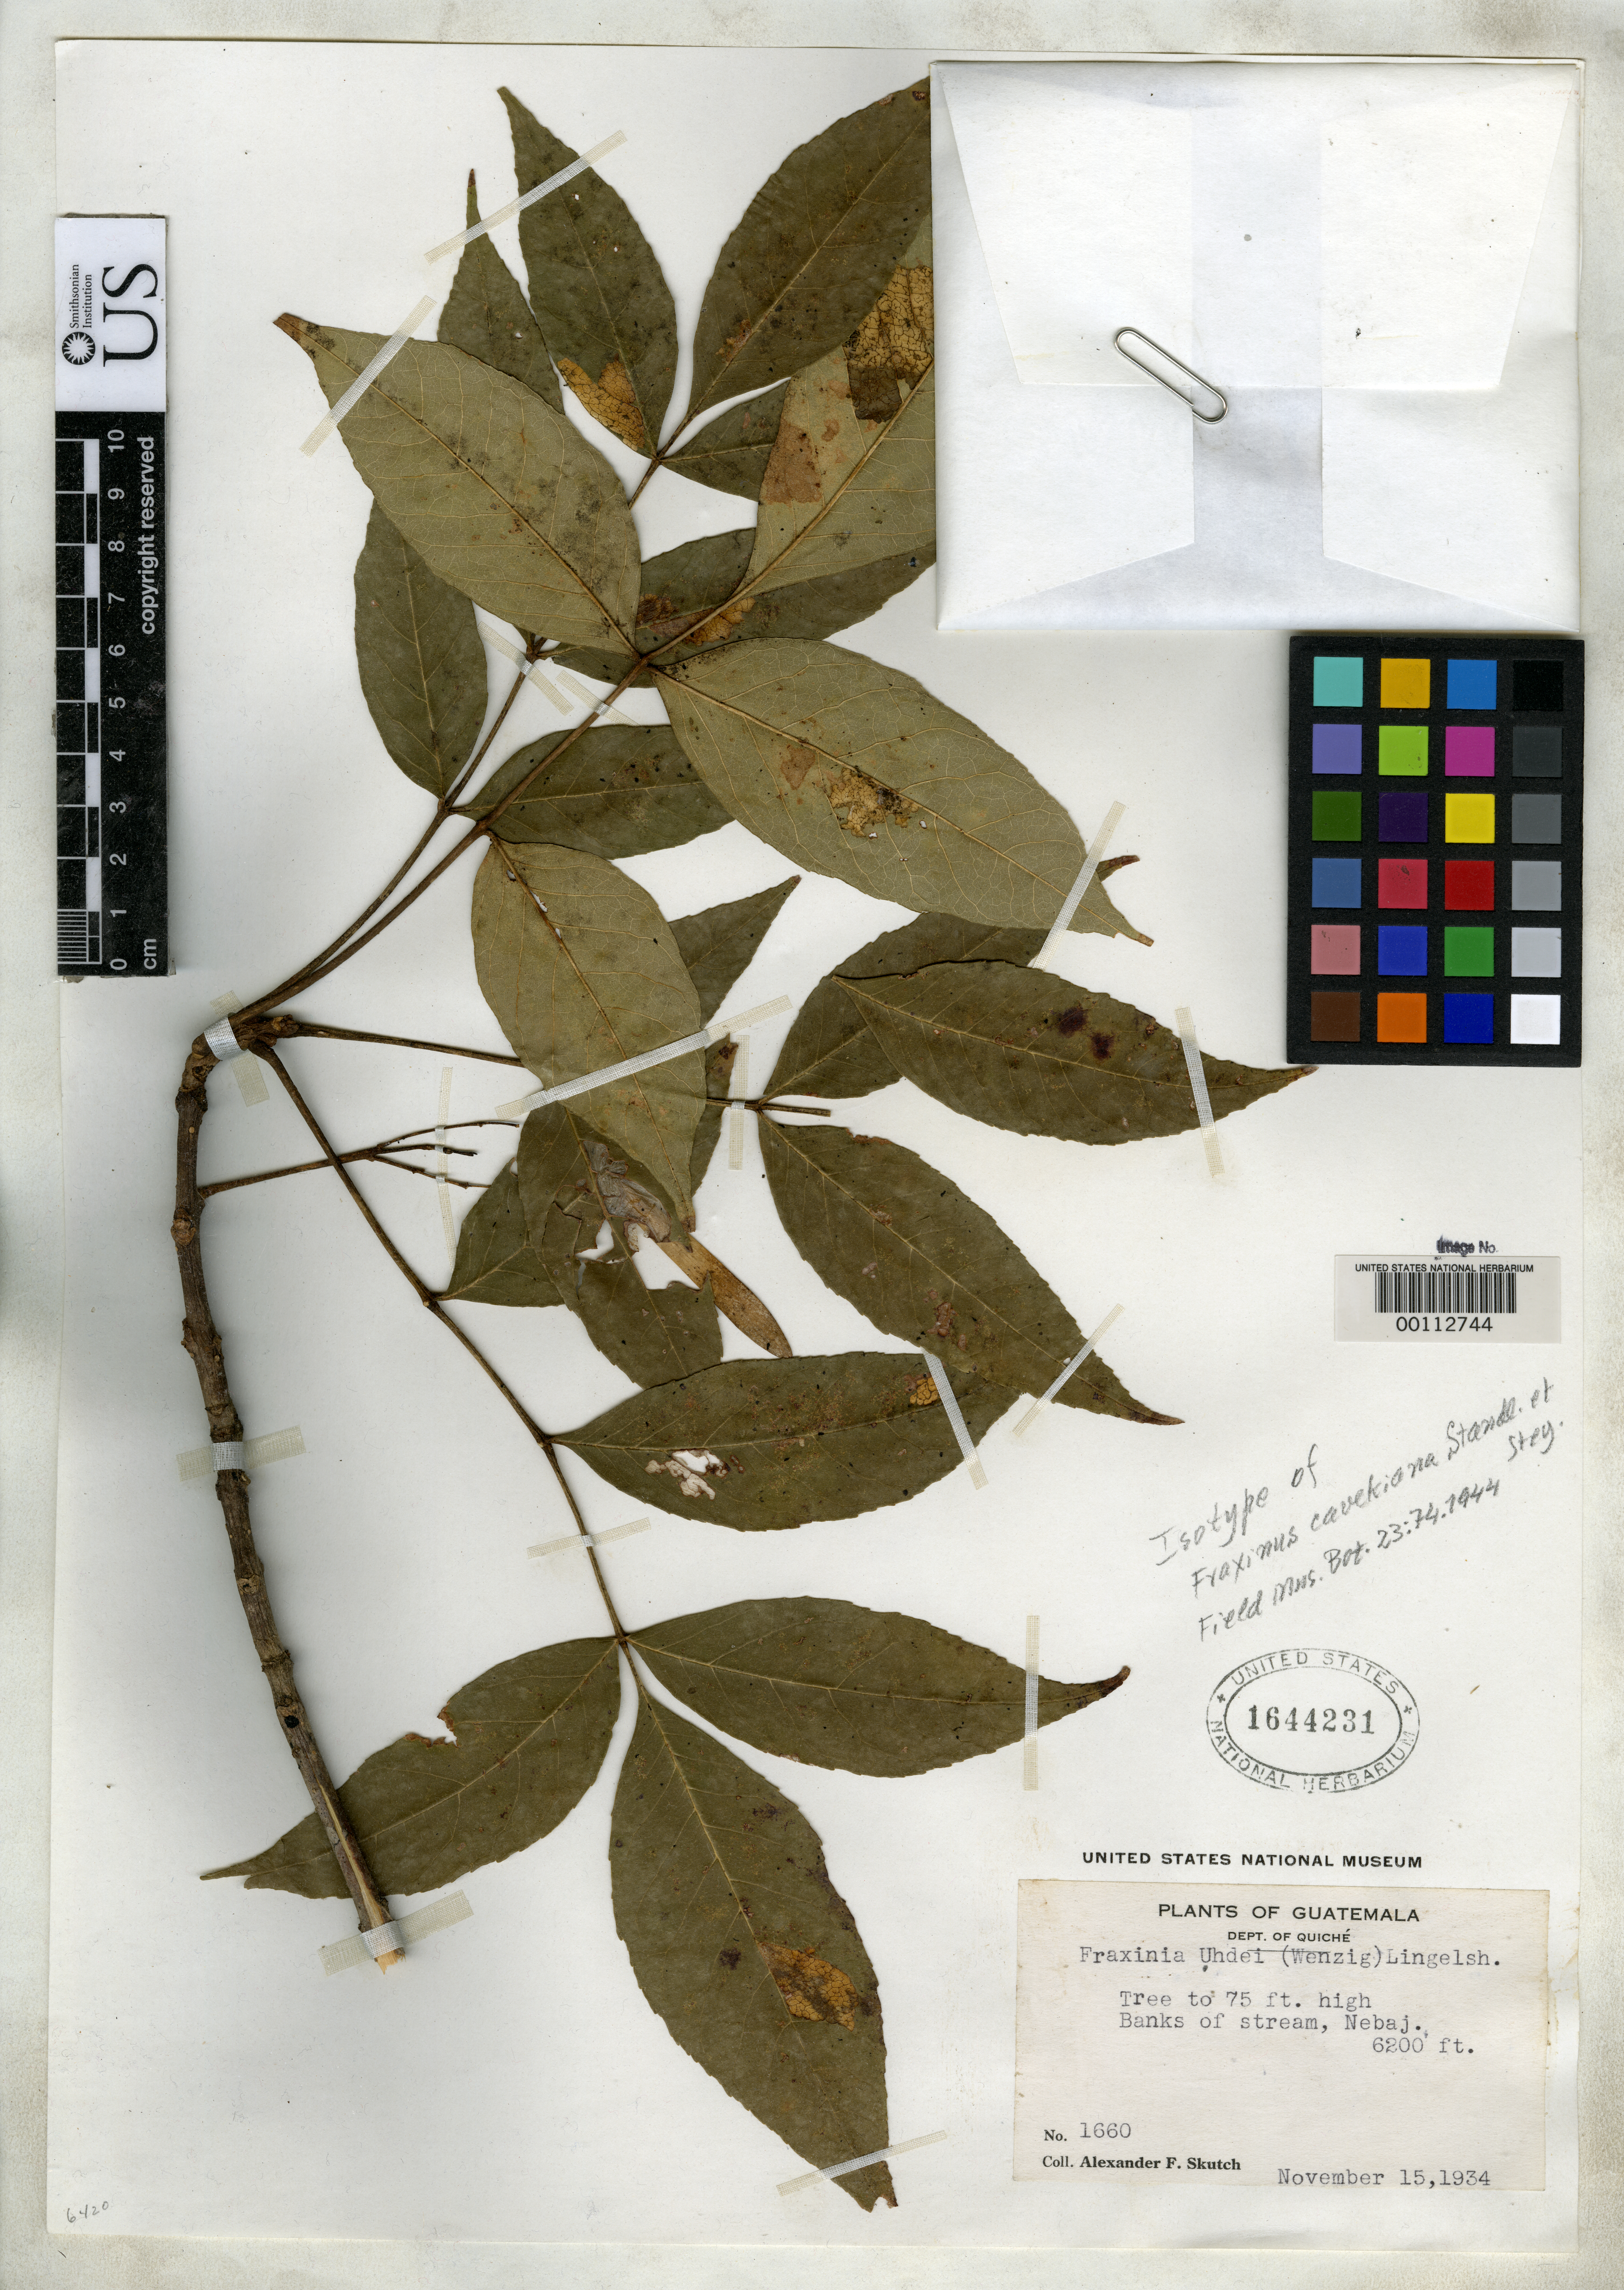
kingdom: Plantae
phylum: Tracheophyta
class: Magnoliopsida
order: Lamiales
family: Oleaceae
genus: Fraxinus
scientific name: Fraxinus cavekiana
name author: Standl. & Steyerm.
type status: Isotype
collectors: A. F. Skutch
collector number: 1660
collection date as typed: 15 Nov 1934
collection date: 1934-11-15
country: Guatemala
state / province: El Quiché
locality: Nebaj.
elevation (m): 1860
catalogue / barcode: US 1644231